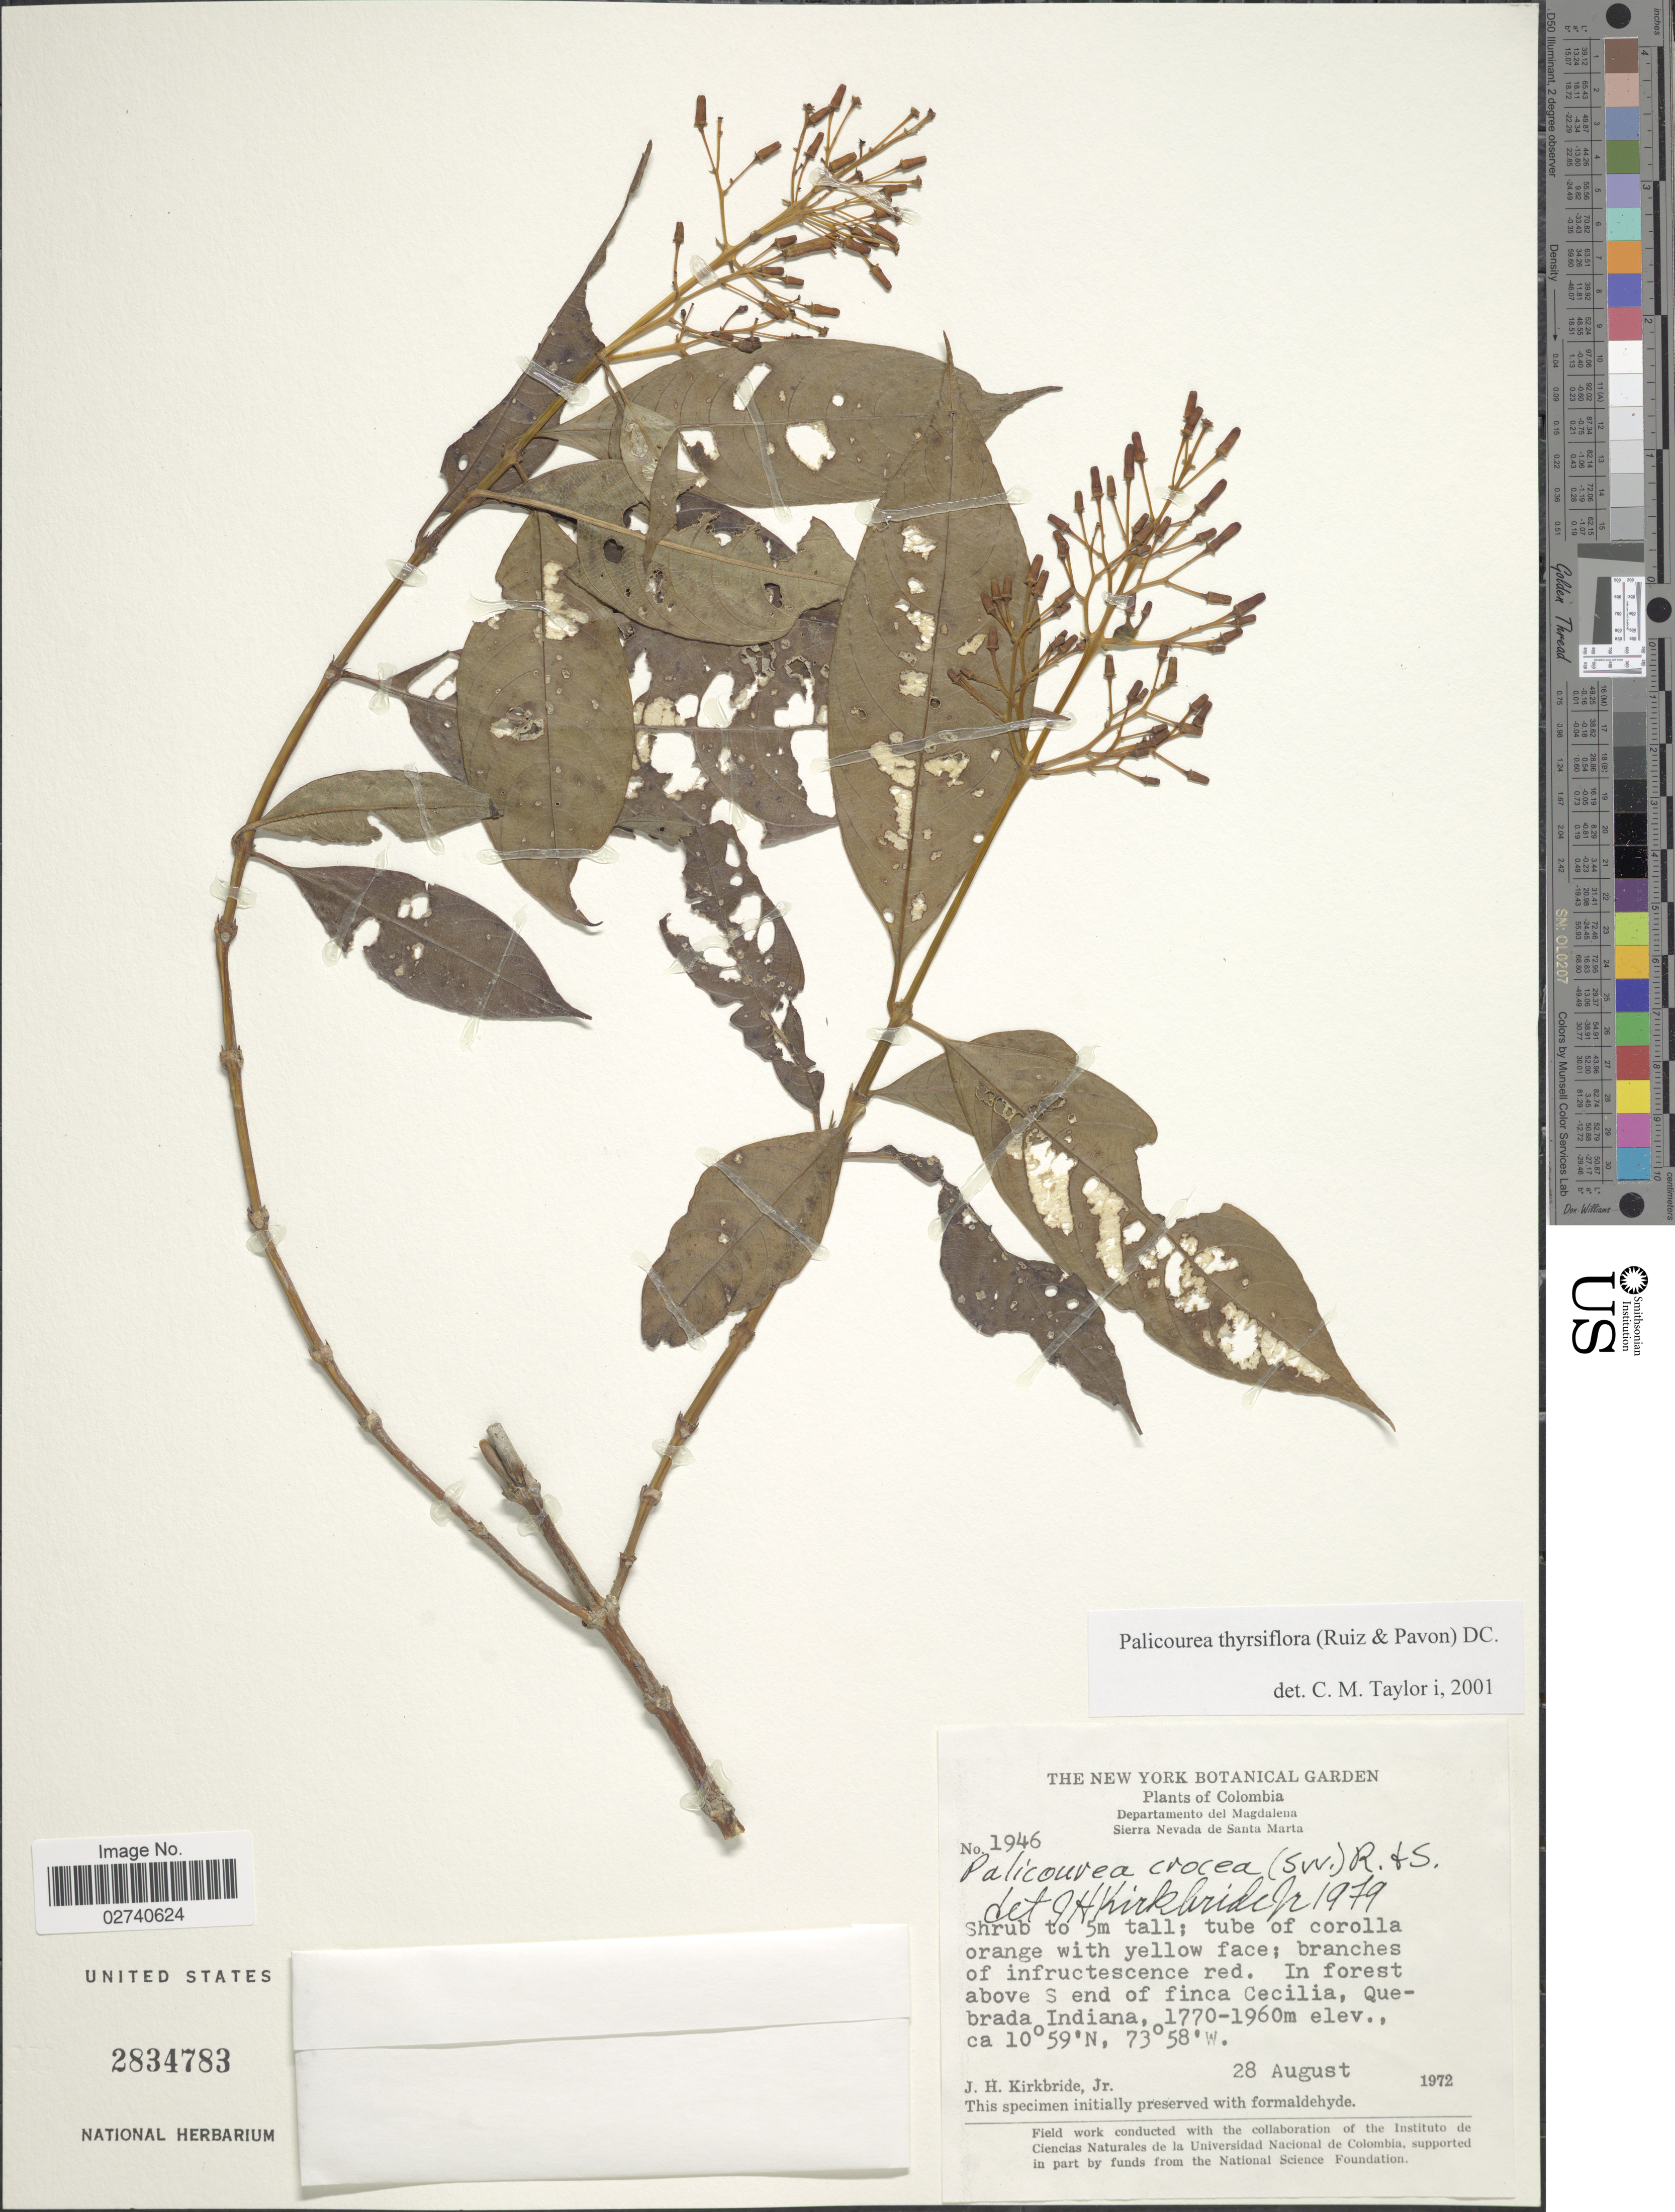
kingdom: Plantae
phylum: Tracheophyta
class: Magnoliopsida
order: Gentianales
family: Rubiaceae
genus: Palicourea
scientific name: Palicourea thyrsiflora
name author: (Ruiz & Pav.) DC.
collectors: J. H. Kirkbride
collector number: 1946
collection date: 1972-08-28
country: Colombia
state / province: Magdalena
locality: Sierra Nevada de Santa Marta. In forest above S end of finca Cecilia, Quebrada Indiana.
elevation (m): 1770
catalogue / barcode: US 2834783